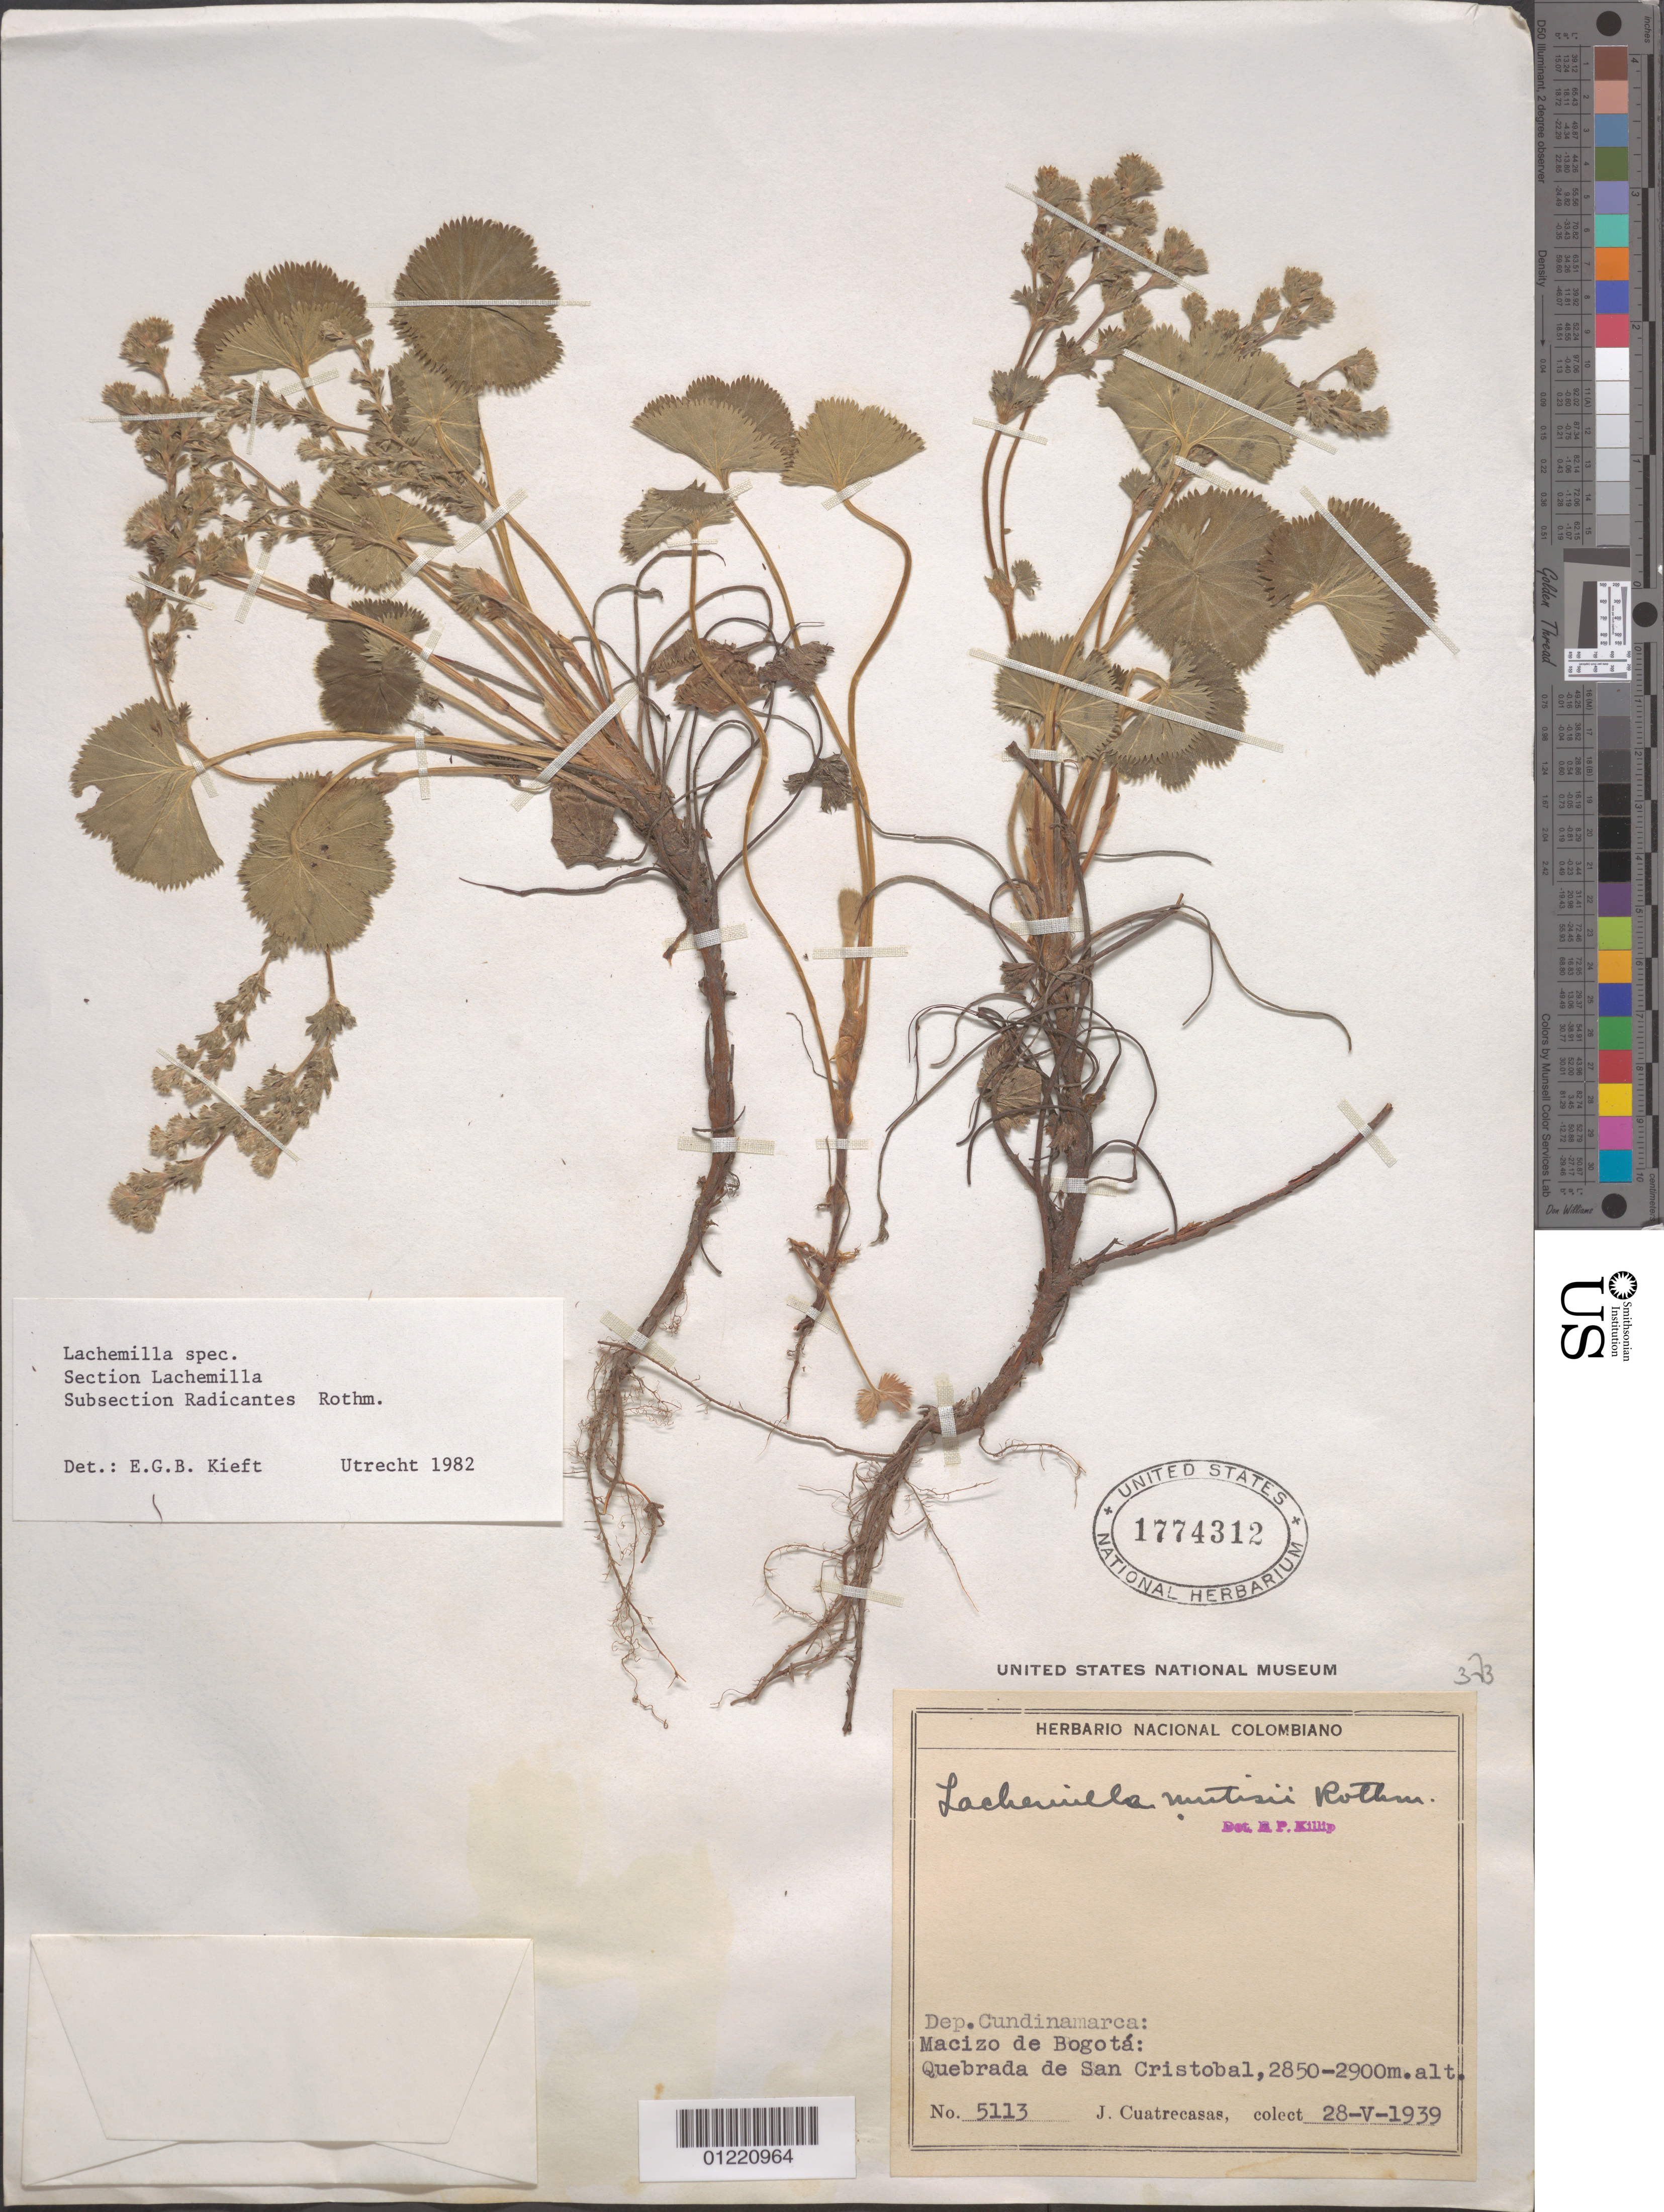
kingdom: Plantae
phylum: Tracheophyta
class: Magnoliopsida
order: Rosales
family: Rosaceae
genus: Lachemilla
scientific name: Lachemilla sp.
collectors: J. Cuatrecasas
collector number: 5113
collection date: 1939-05-28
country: Colombia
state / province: Cundinamarca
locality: Macizo de Bogotá: Quebrada de San Cristóbal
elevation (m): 2850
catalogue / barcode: US 1774312